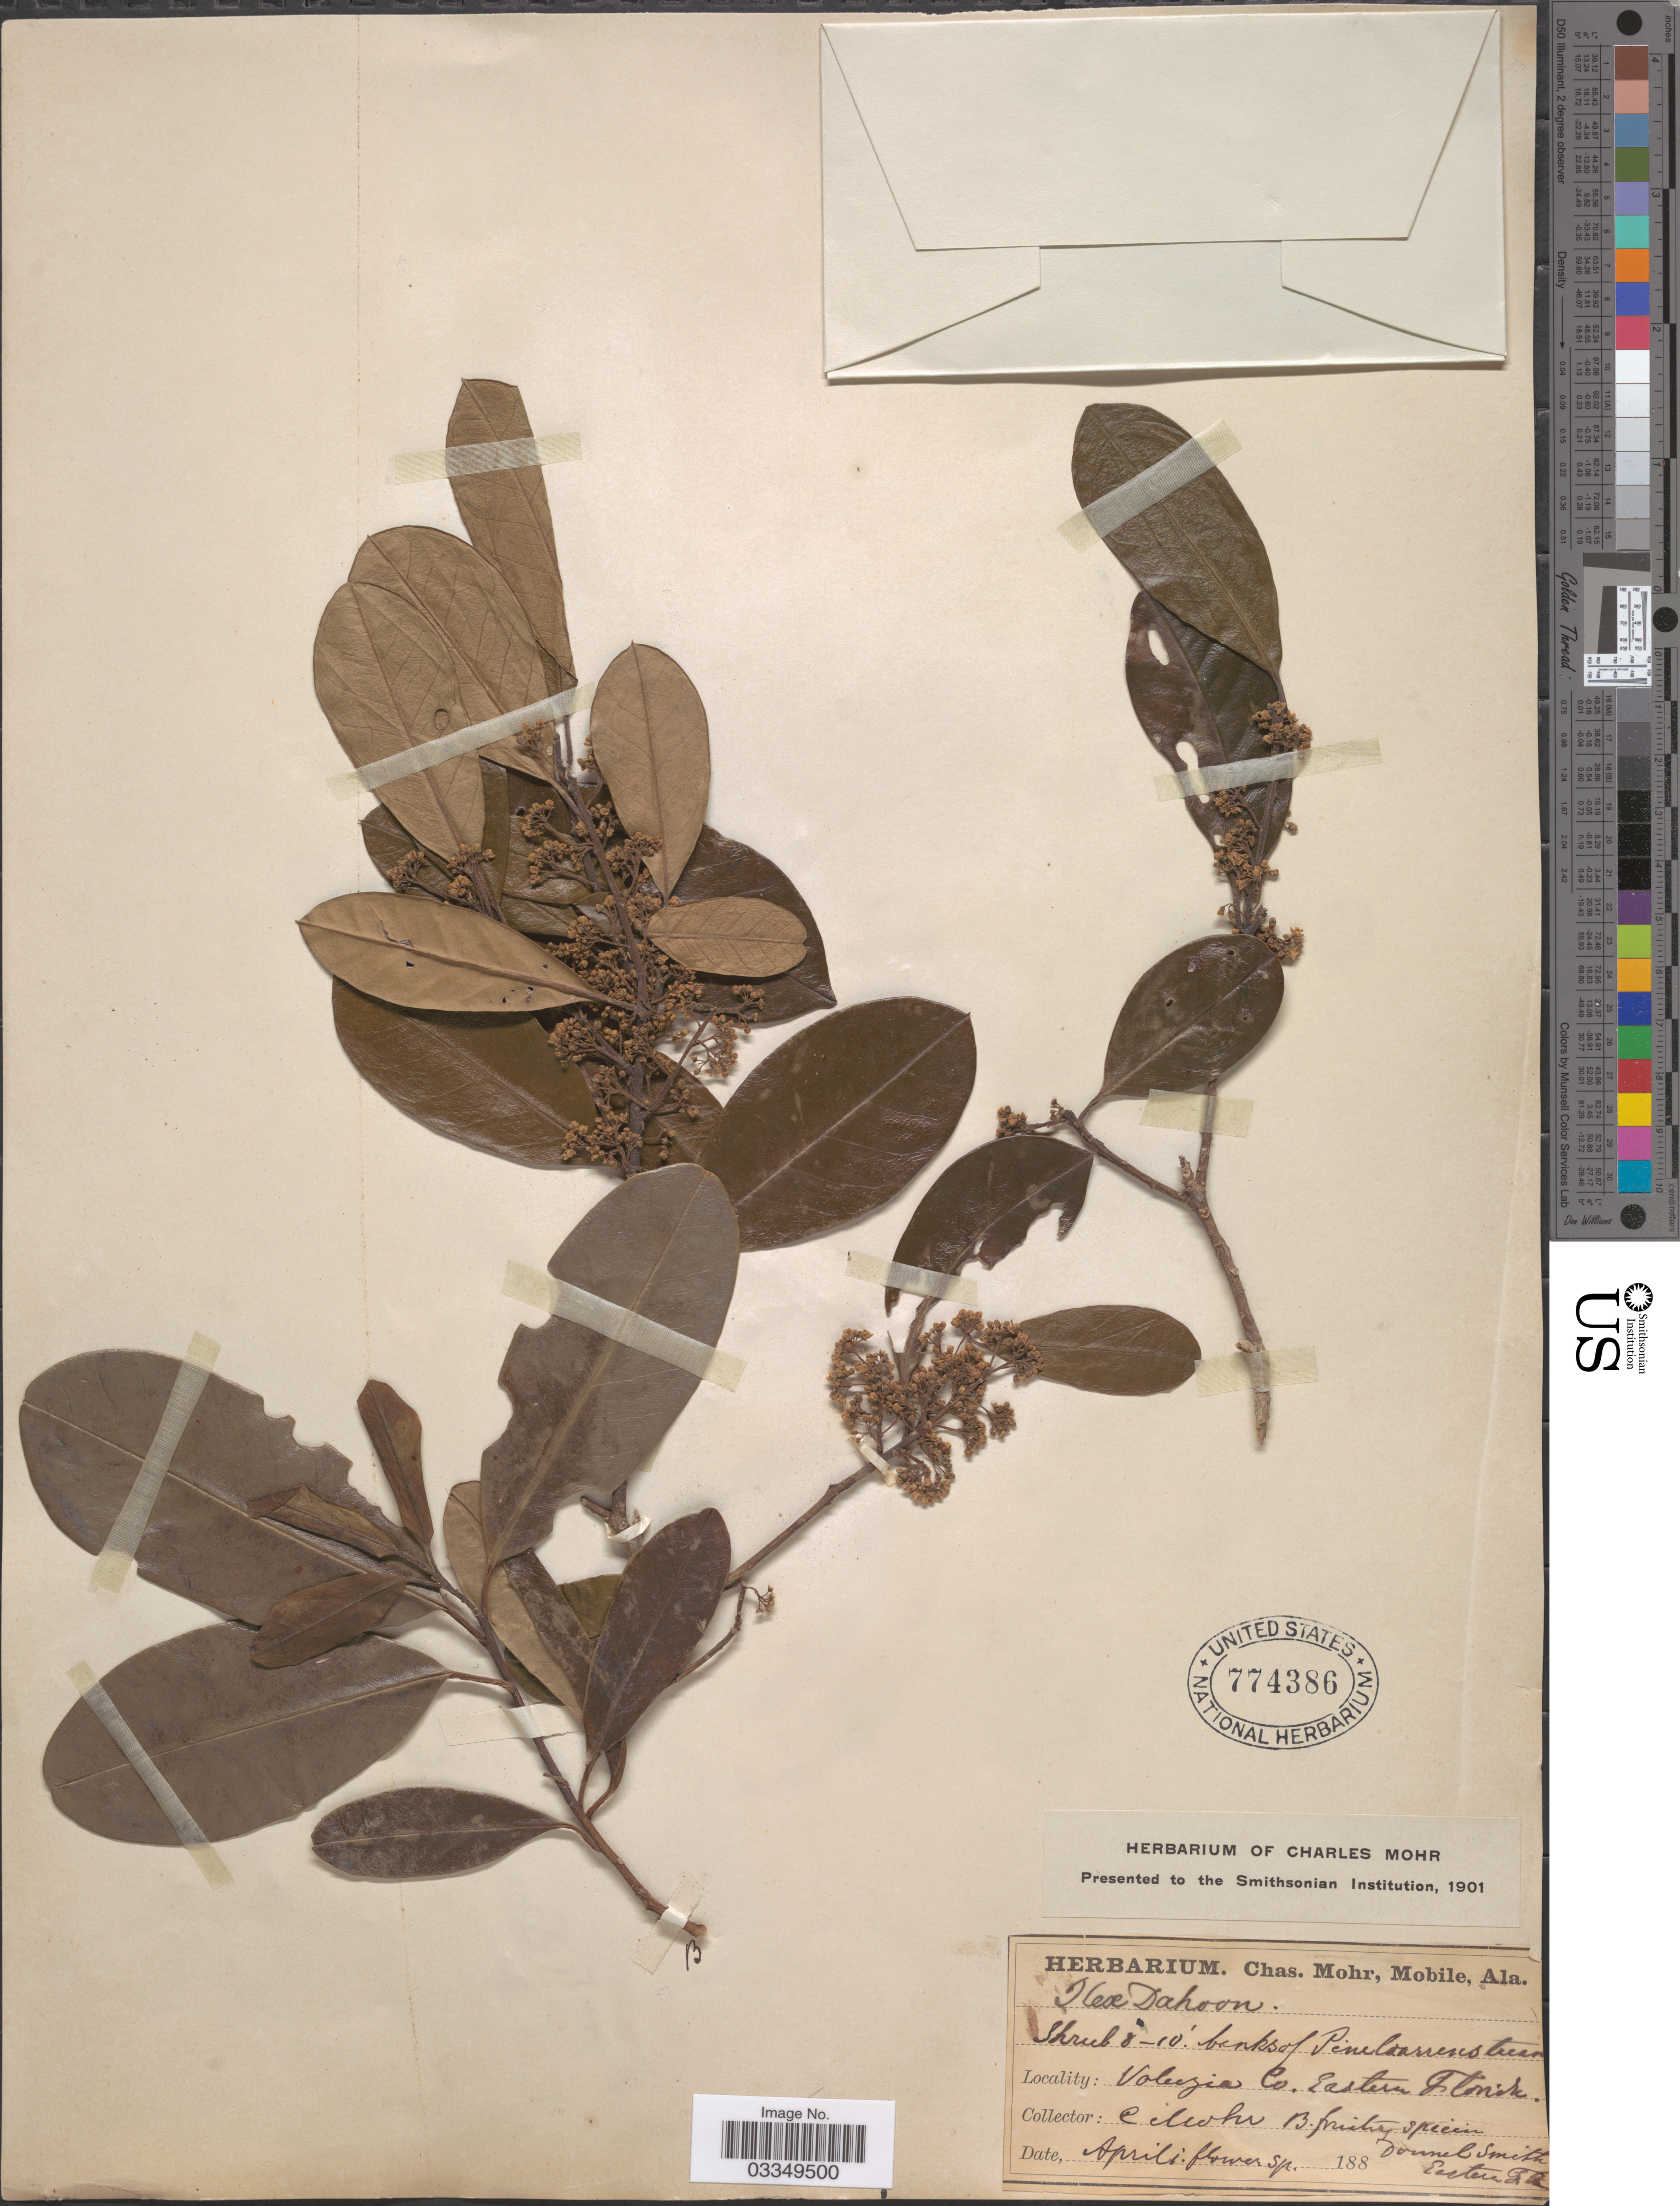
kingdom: Plantae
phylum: Tracheophyta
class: Magnoliopsida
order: Aquifoliales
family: Aquifoliaceae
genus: Ilex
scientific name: Ilex cassine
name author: L.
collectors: C. T. Mohr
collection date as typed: April 188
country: United States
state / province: Florida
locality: Voluzia Co., Eastern Florida.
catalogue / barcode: US 774386